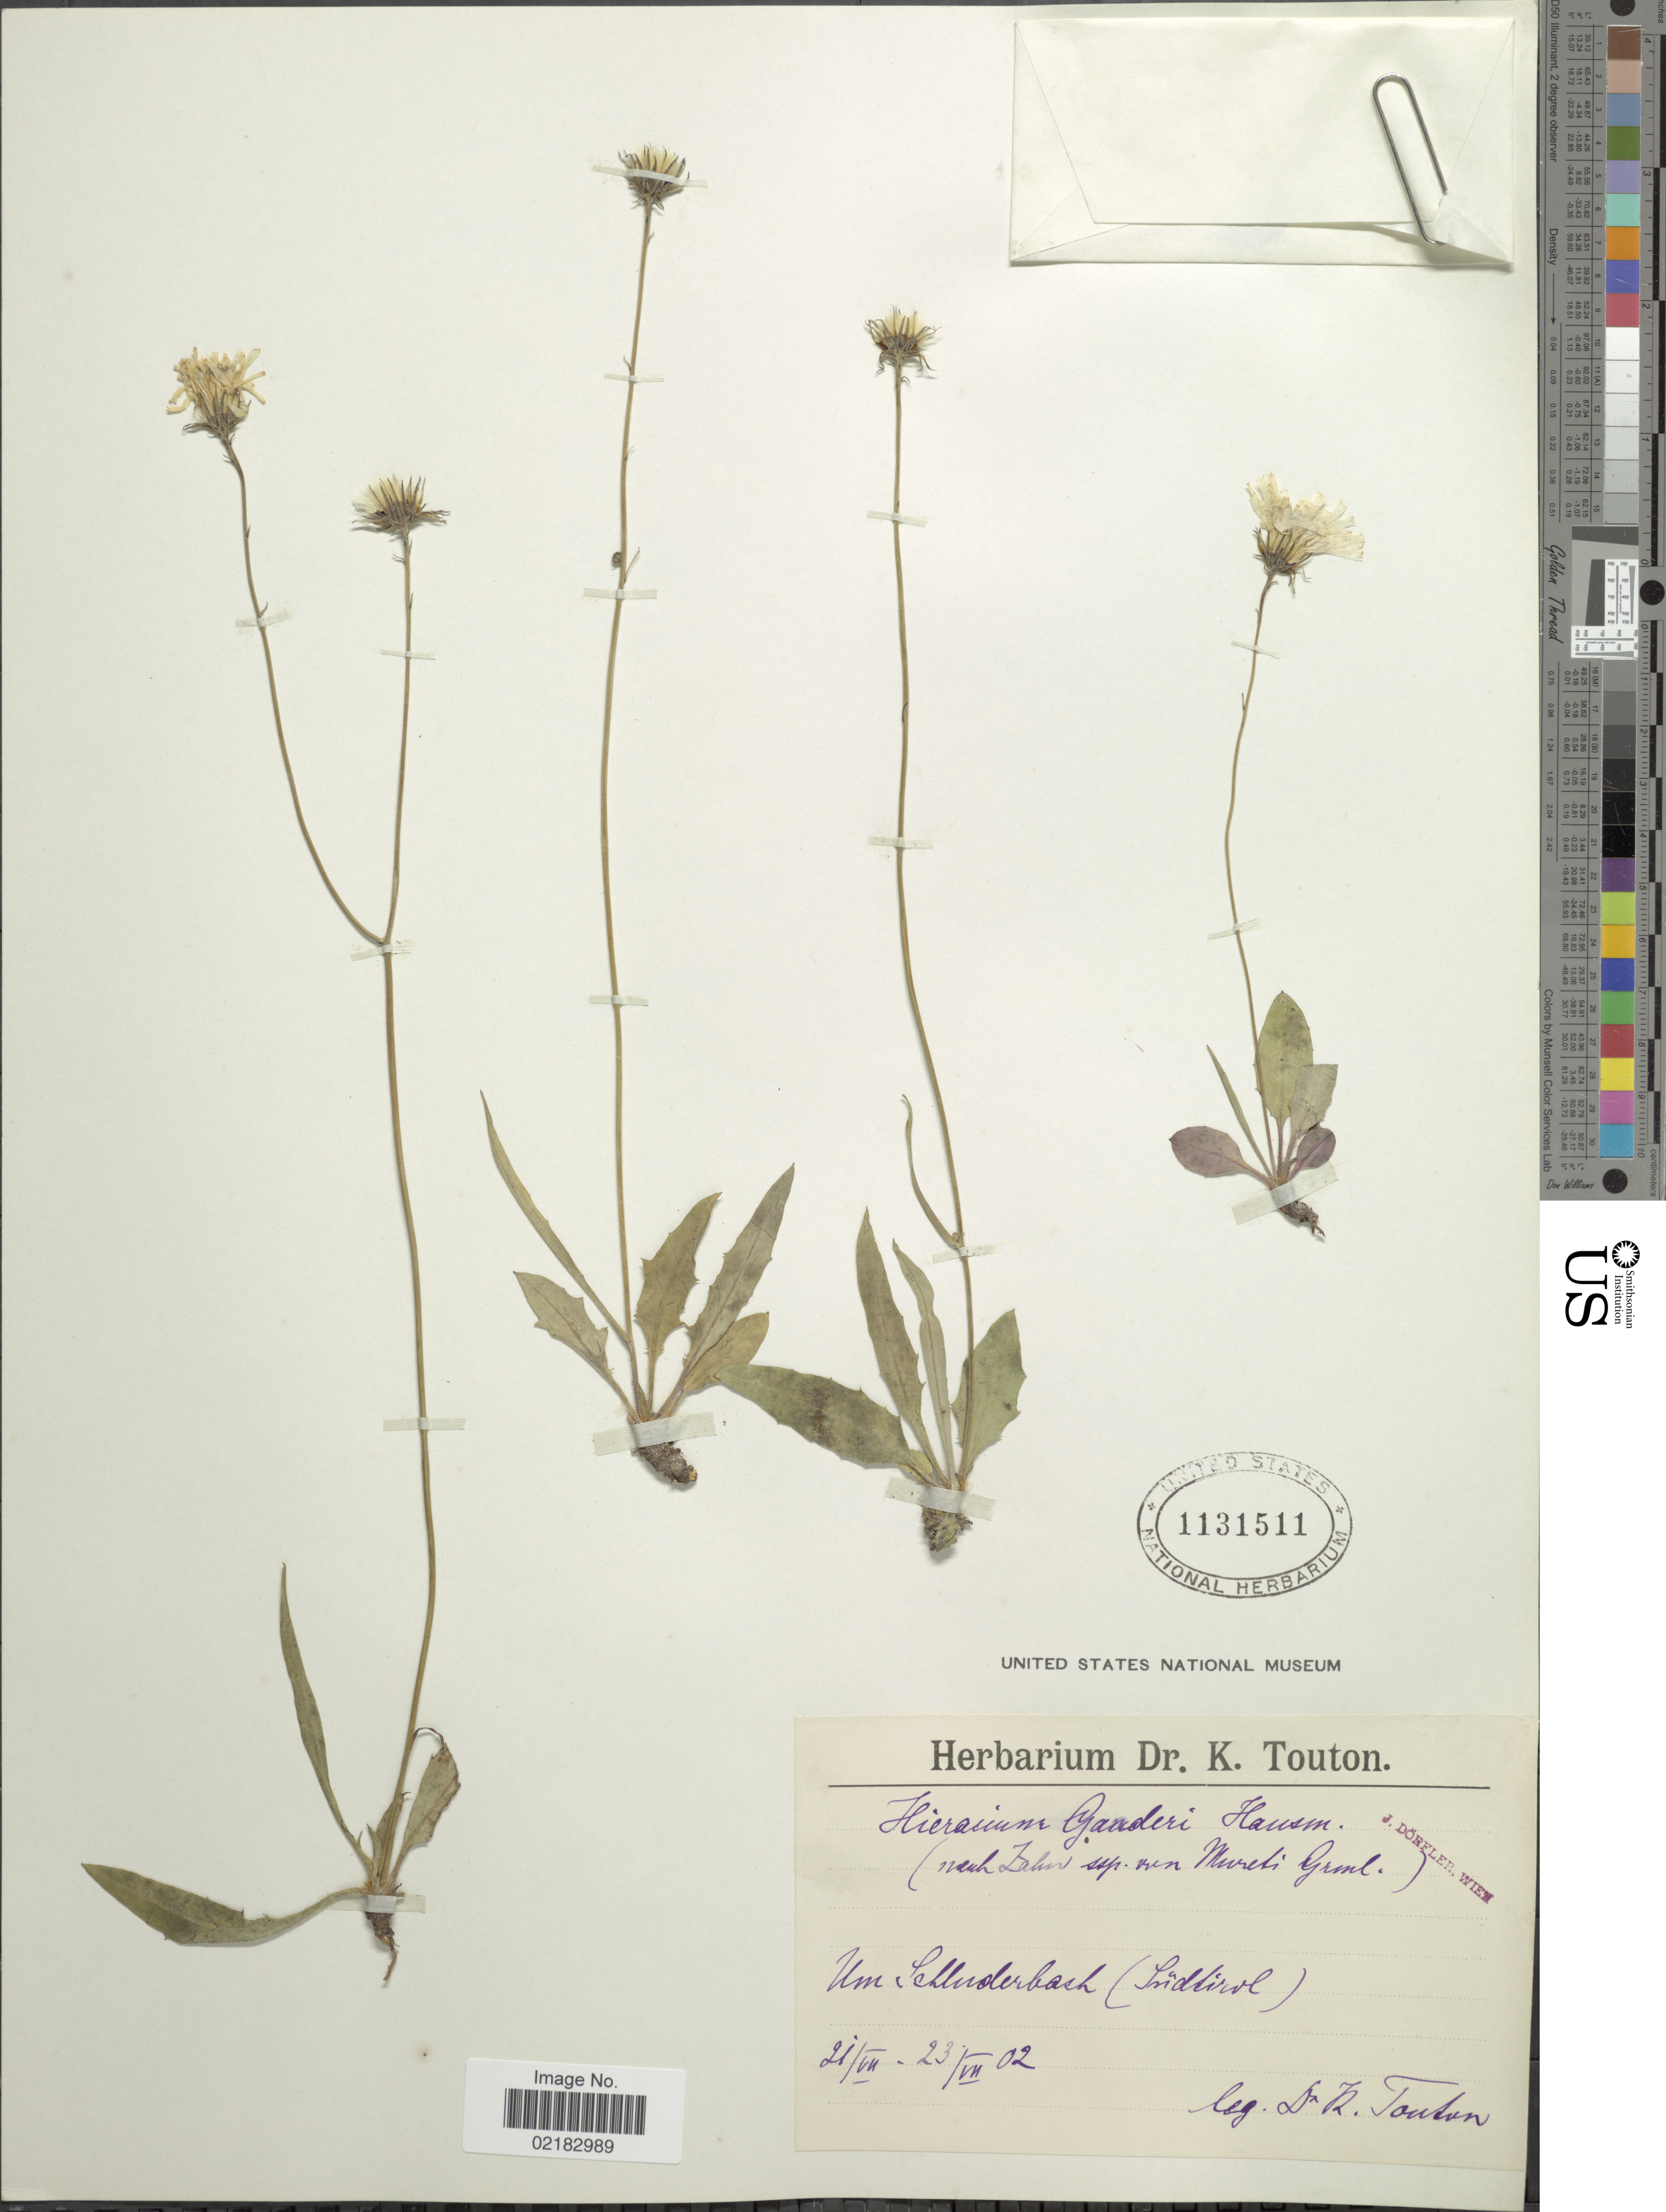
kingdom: Plantae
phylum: Tracheophyta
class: Magnoliopsida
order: Asterales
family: Asteraceae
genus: Hieracium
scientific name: Hieracium repandulare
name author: Druce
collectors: K. Touton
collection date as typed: Transcribed d/m/y: 21/7/02 to 23/7/02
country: Germany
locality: Um schludebach, (Sudtirol) [interpreted]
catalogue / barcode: US 1131511